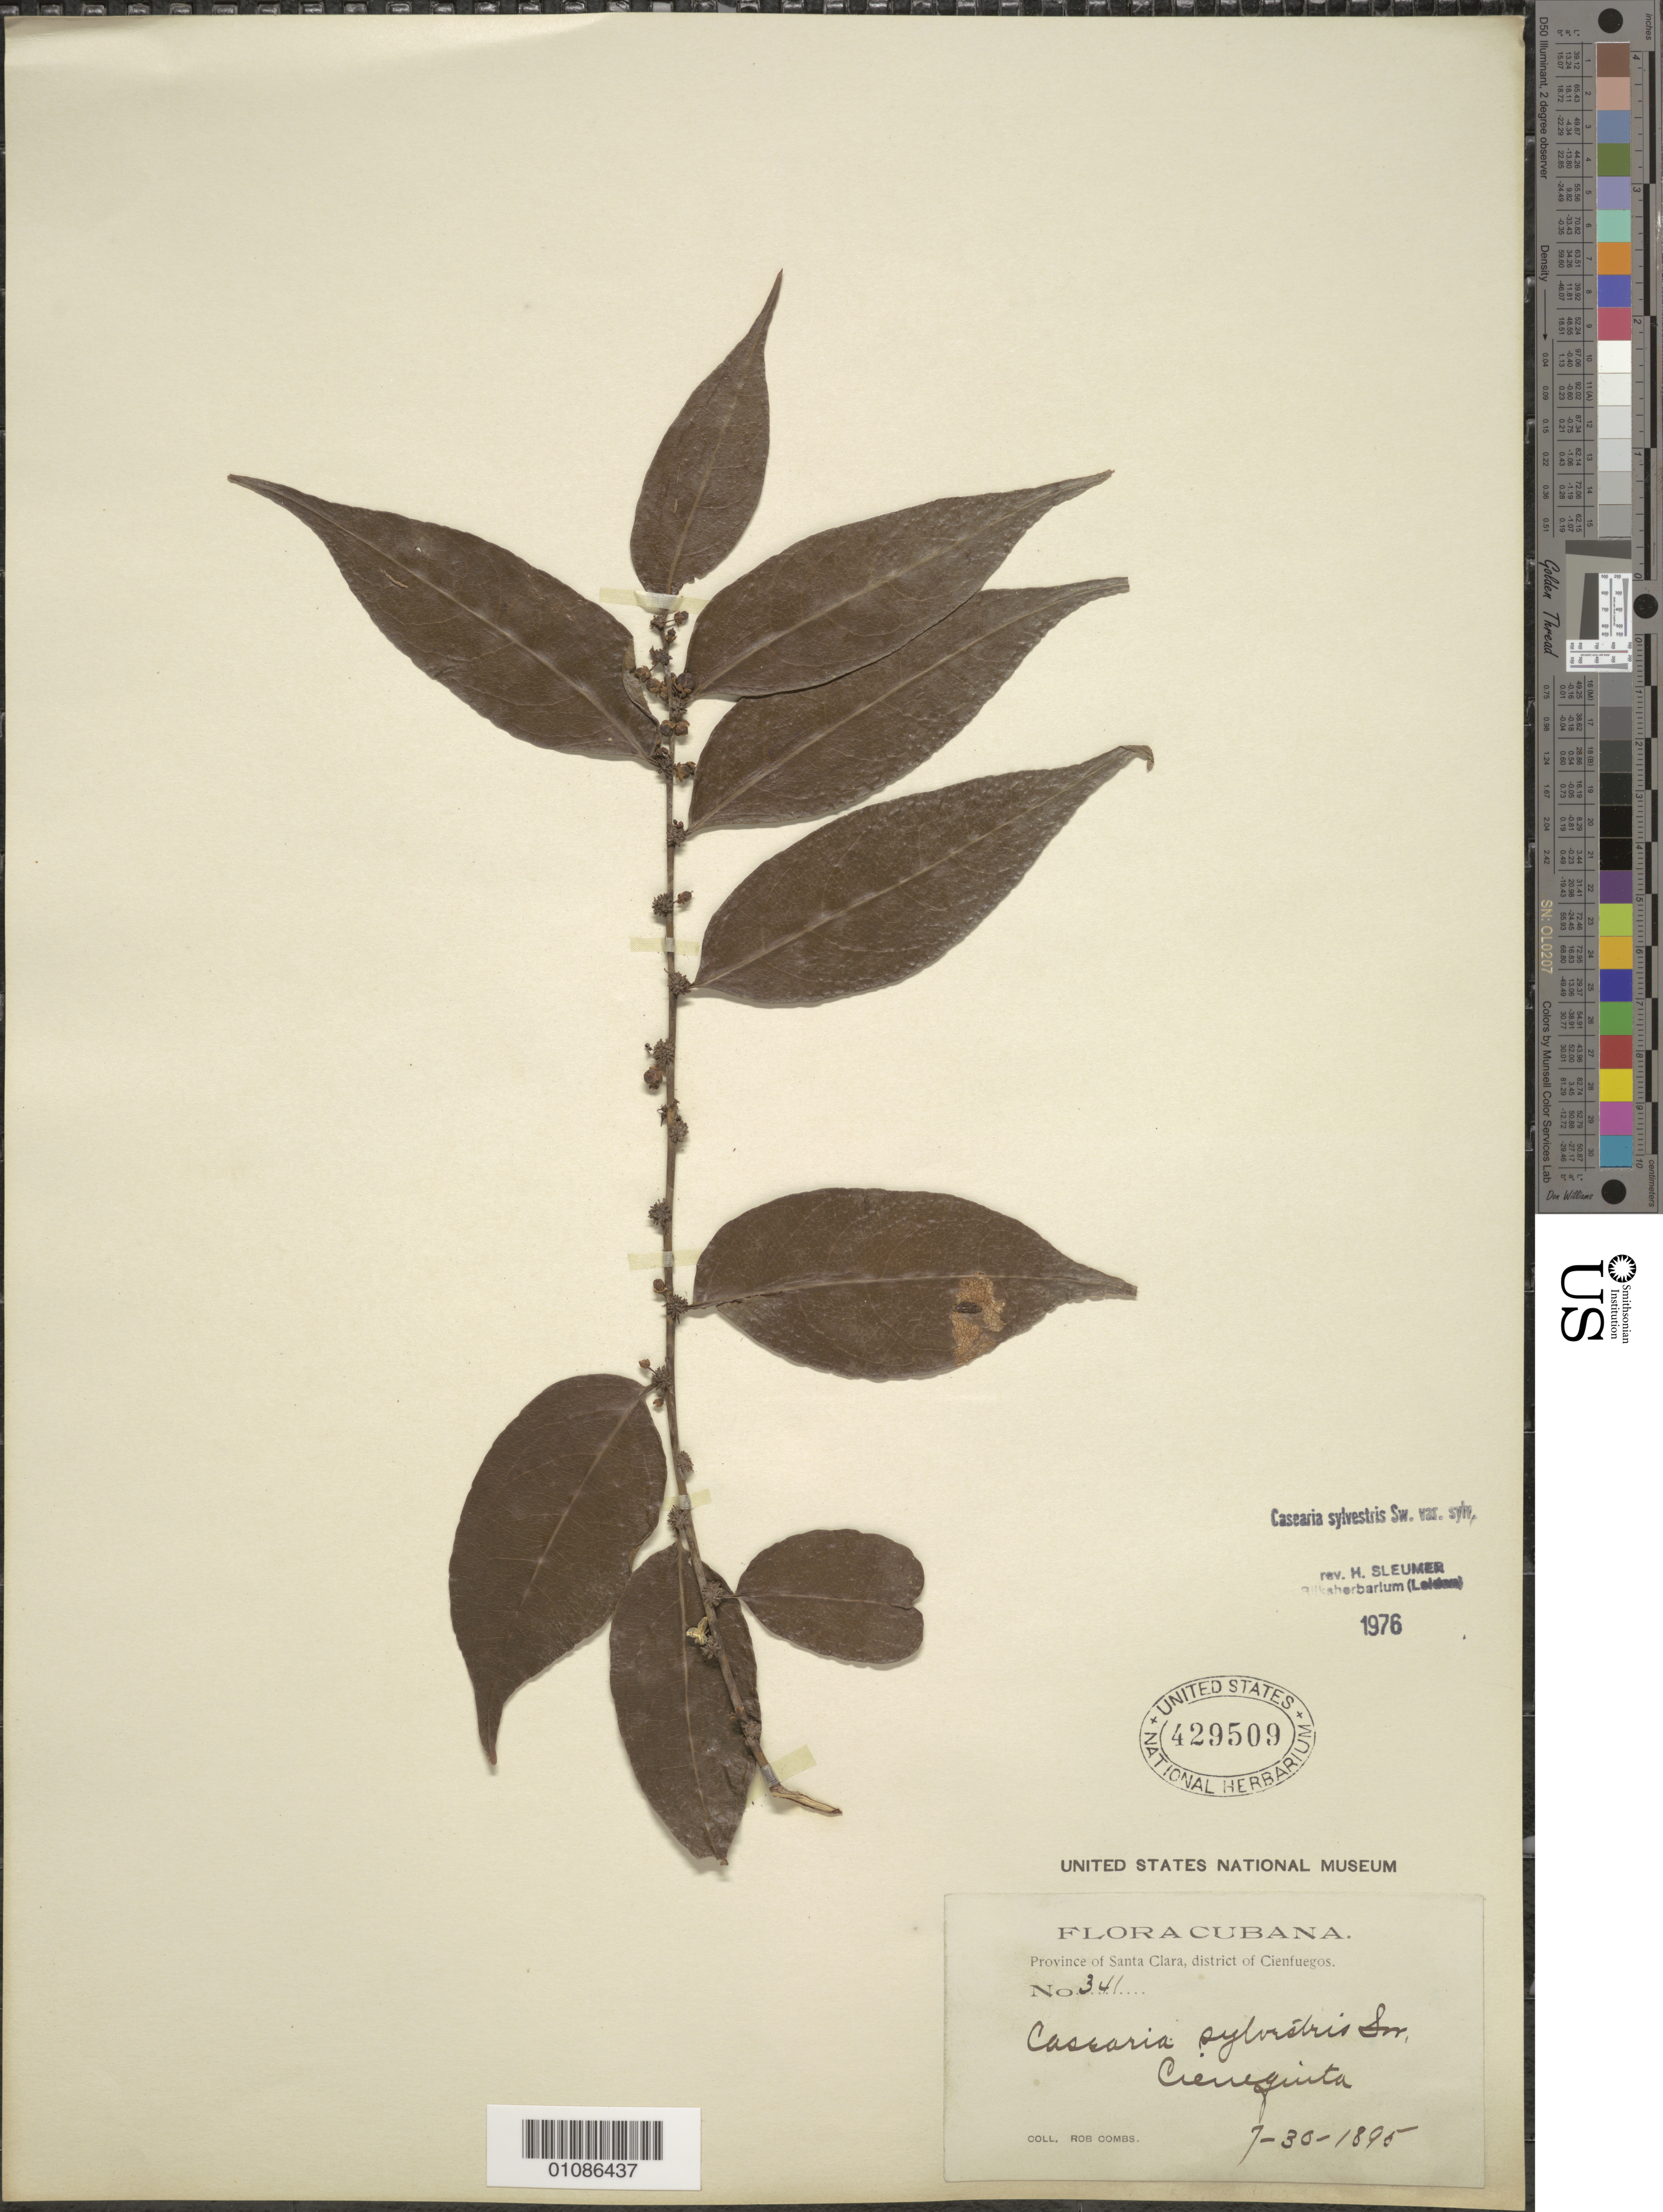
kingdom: Plantae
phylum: Tracheophyta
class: Magnoliopsida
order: Malpighiales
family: Salicaceae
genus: Casearia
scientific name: Casearia sylvestris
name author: Sw.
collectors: R. Combs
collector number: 341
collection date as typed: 30 Jul 1895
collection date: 1895-07-30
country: Cuba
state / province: Villa Clara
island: Cuba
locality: Santa Clara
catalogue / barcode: US 429509